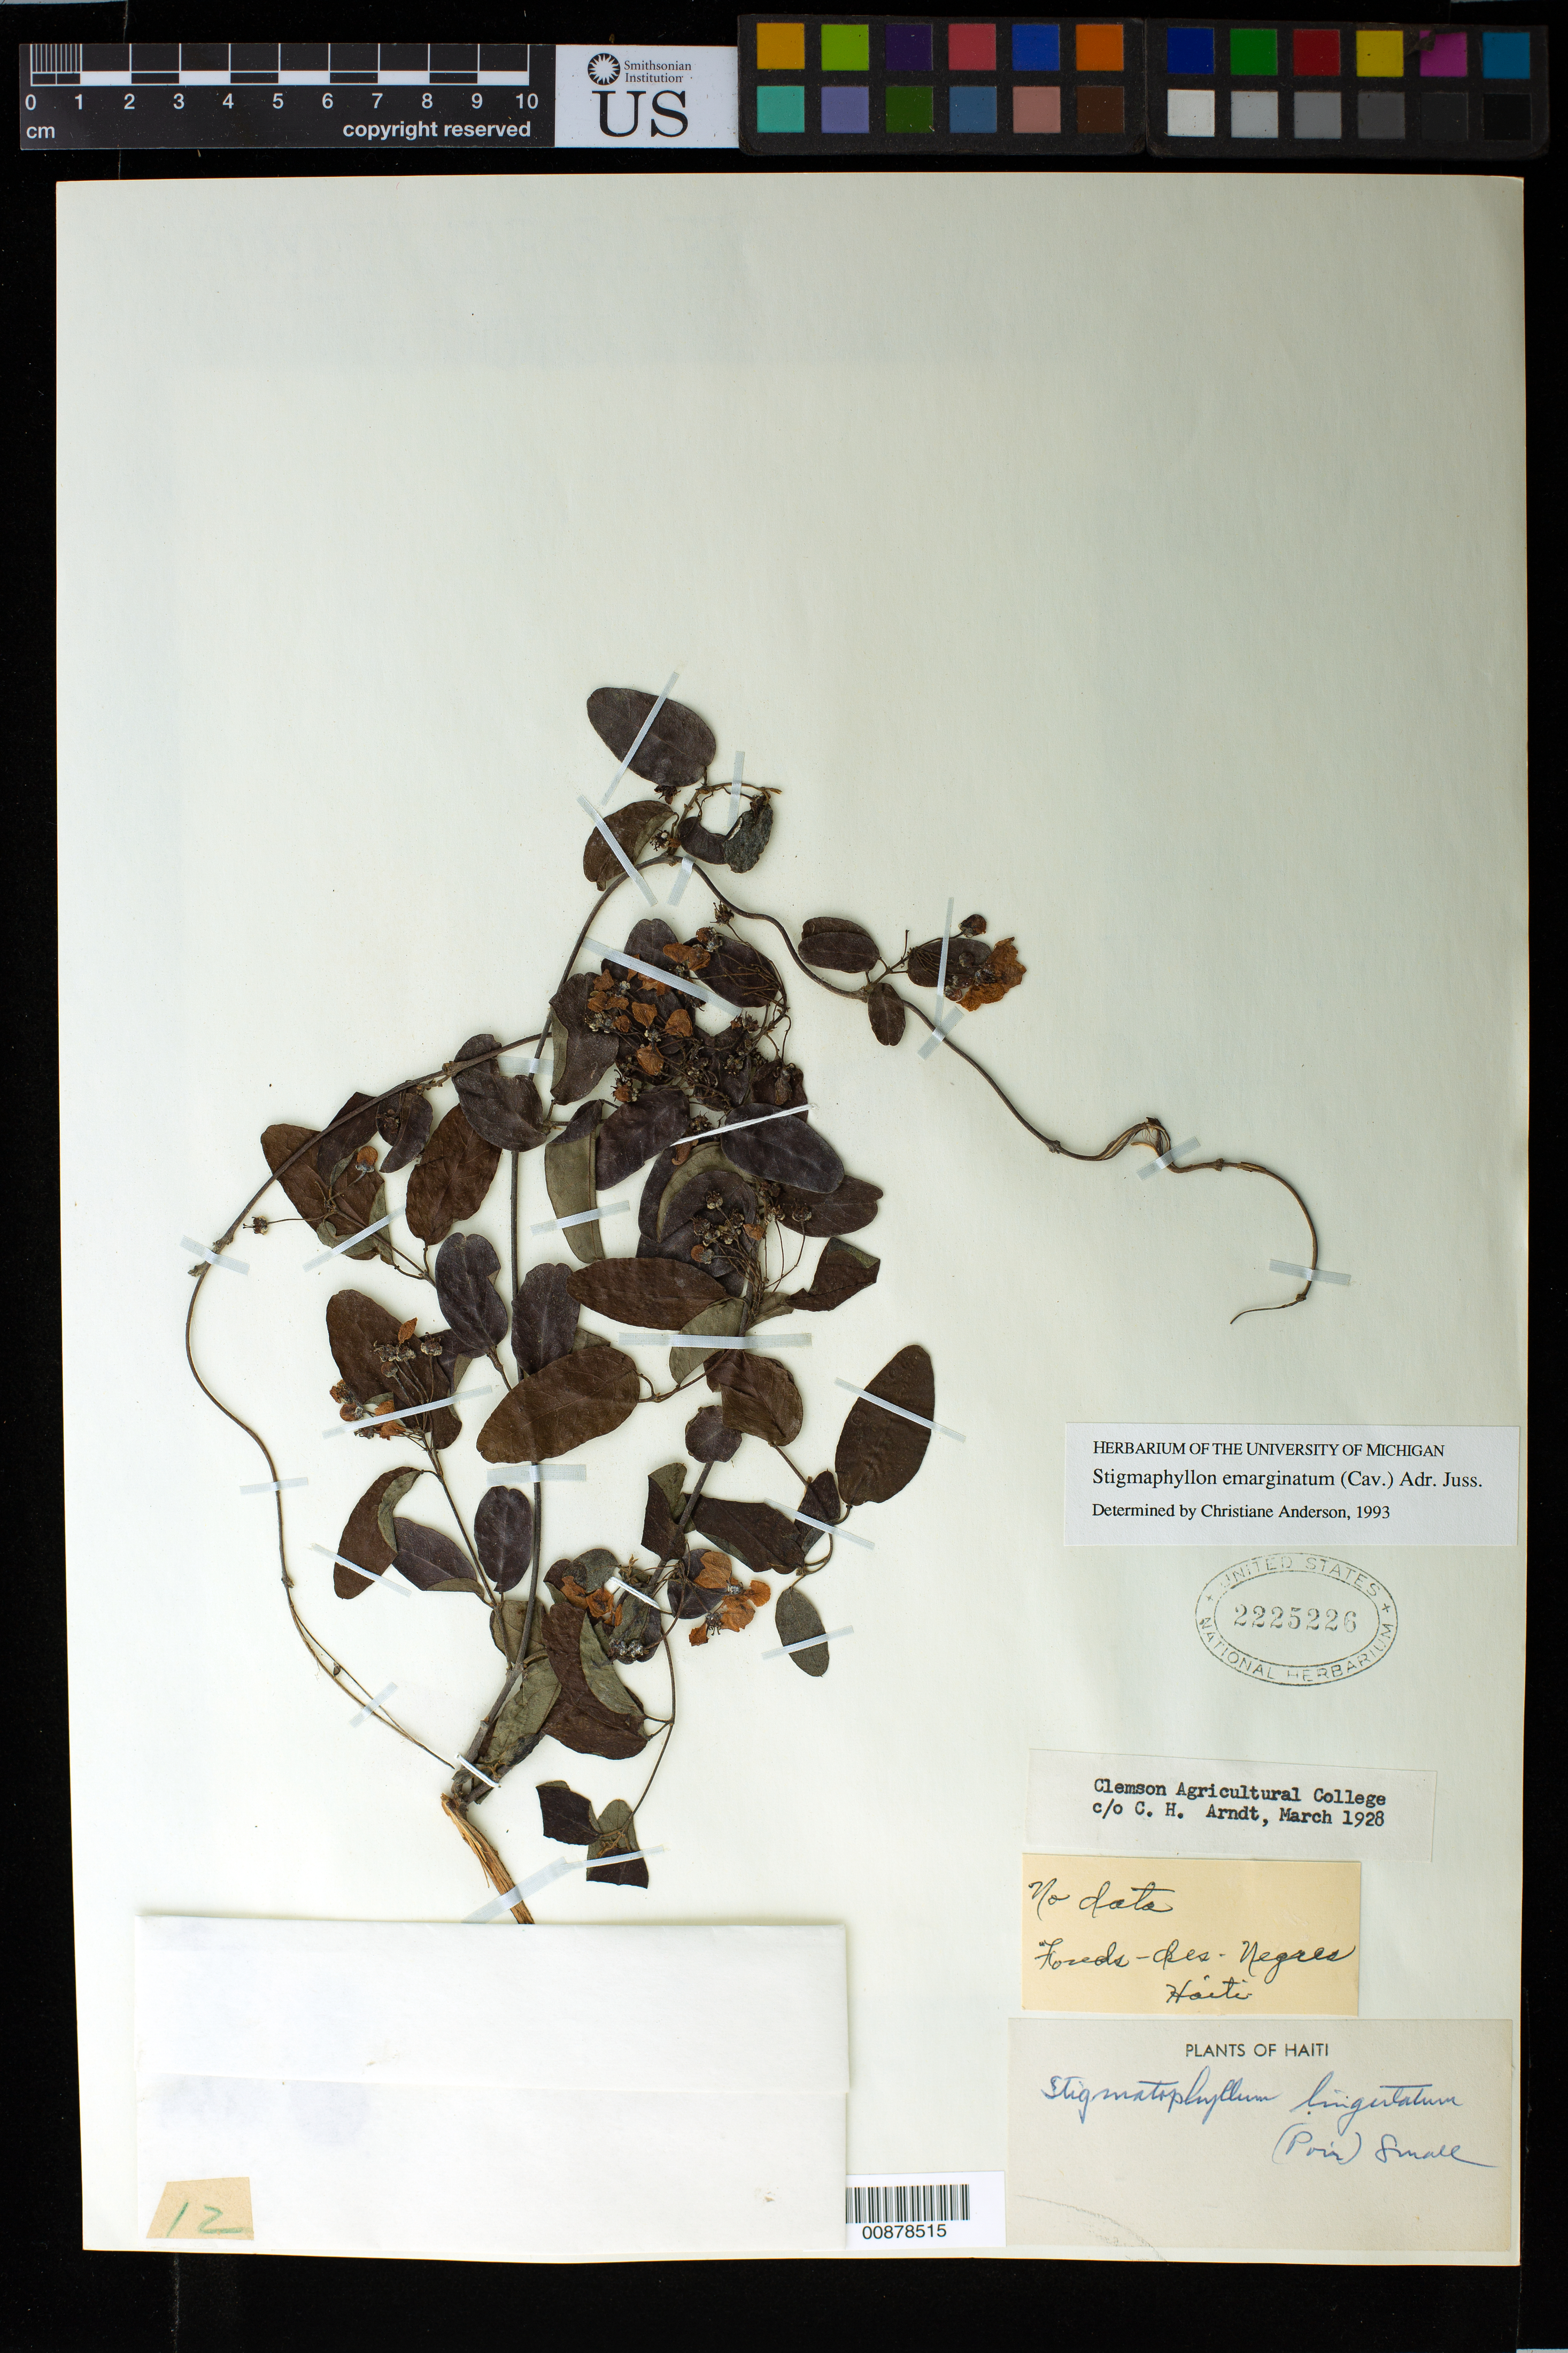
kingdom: Plantae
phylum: Tracheophyta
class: Magnoliopsida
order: Malpighiales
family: Malpighiaceae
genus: Stigmaphyllon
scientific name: Stigmaphyllon emarginatum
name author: (Cav.) A. Juss.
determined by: Anderson, C. E., (MICH)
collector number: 12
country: Haiti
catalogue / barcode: US 2225226